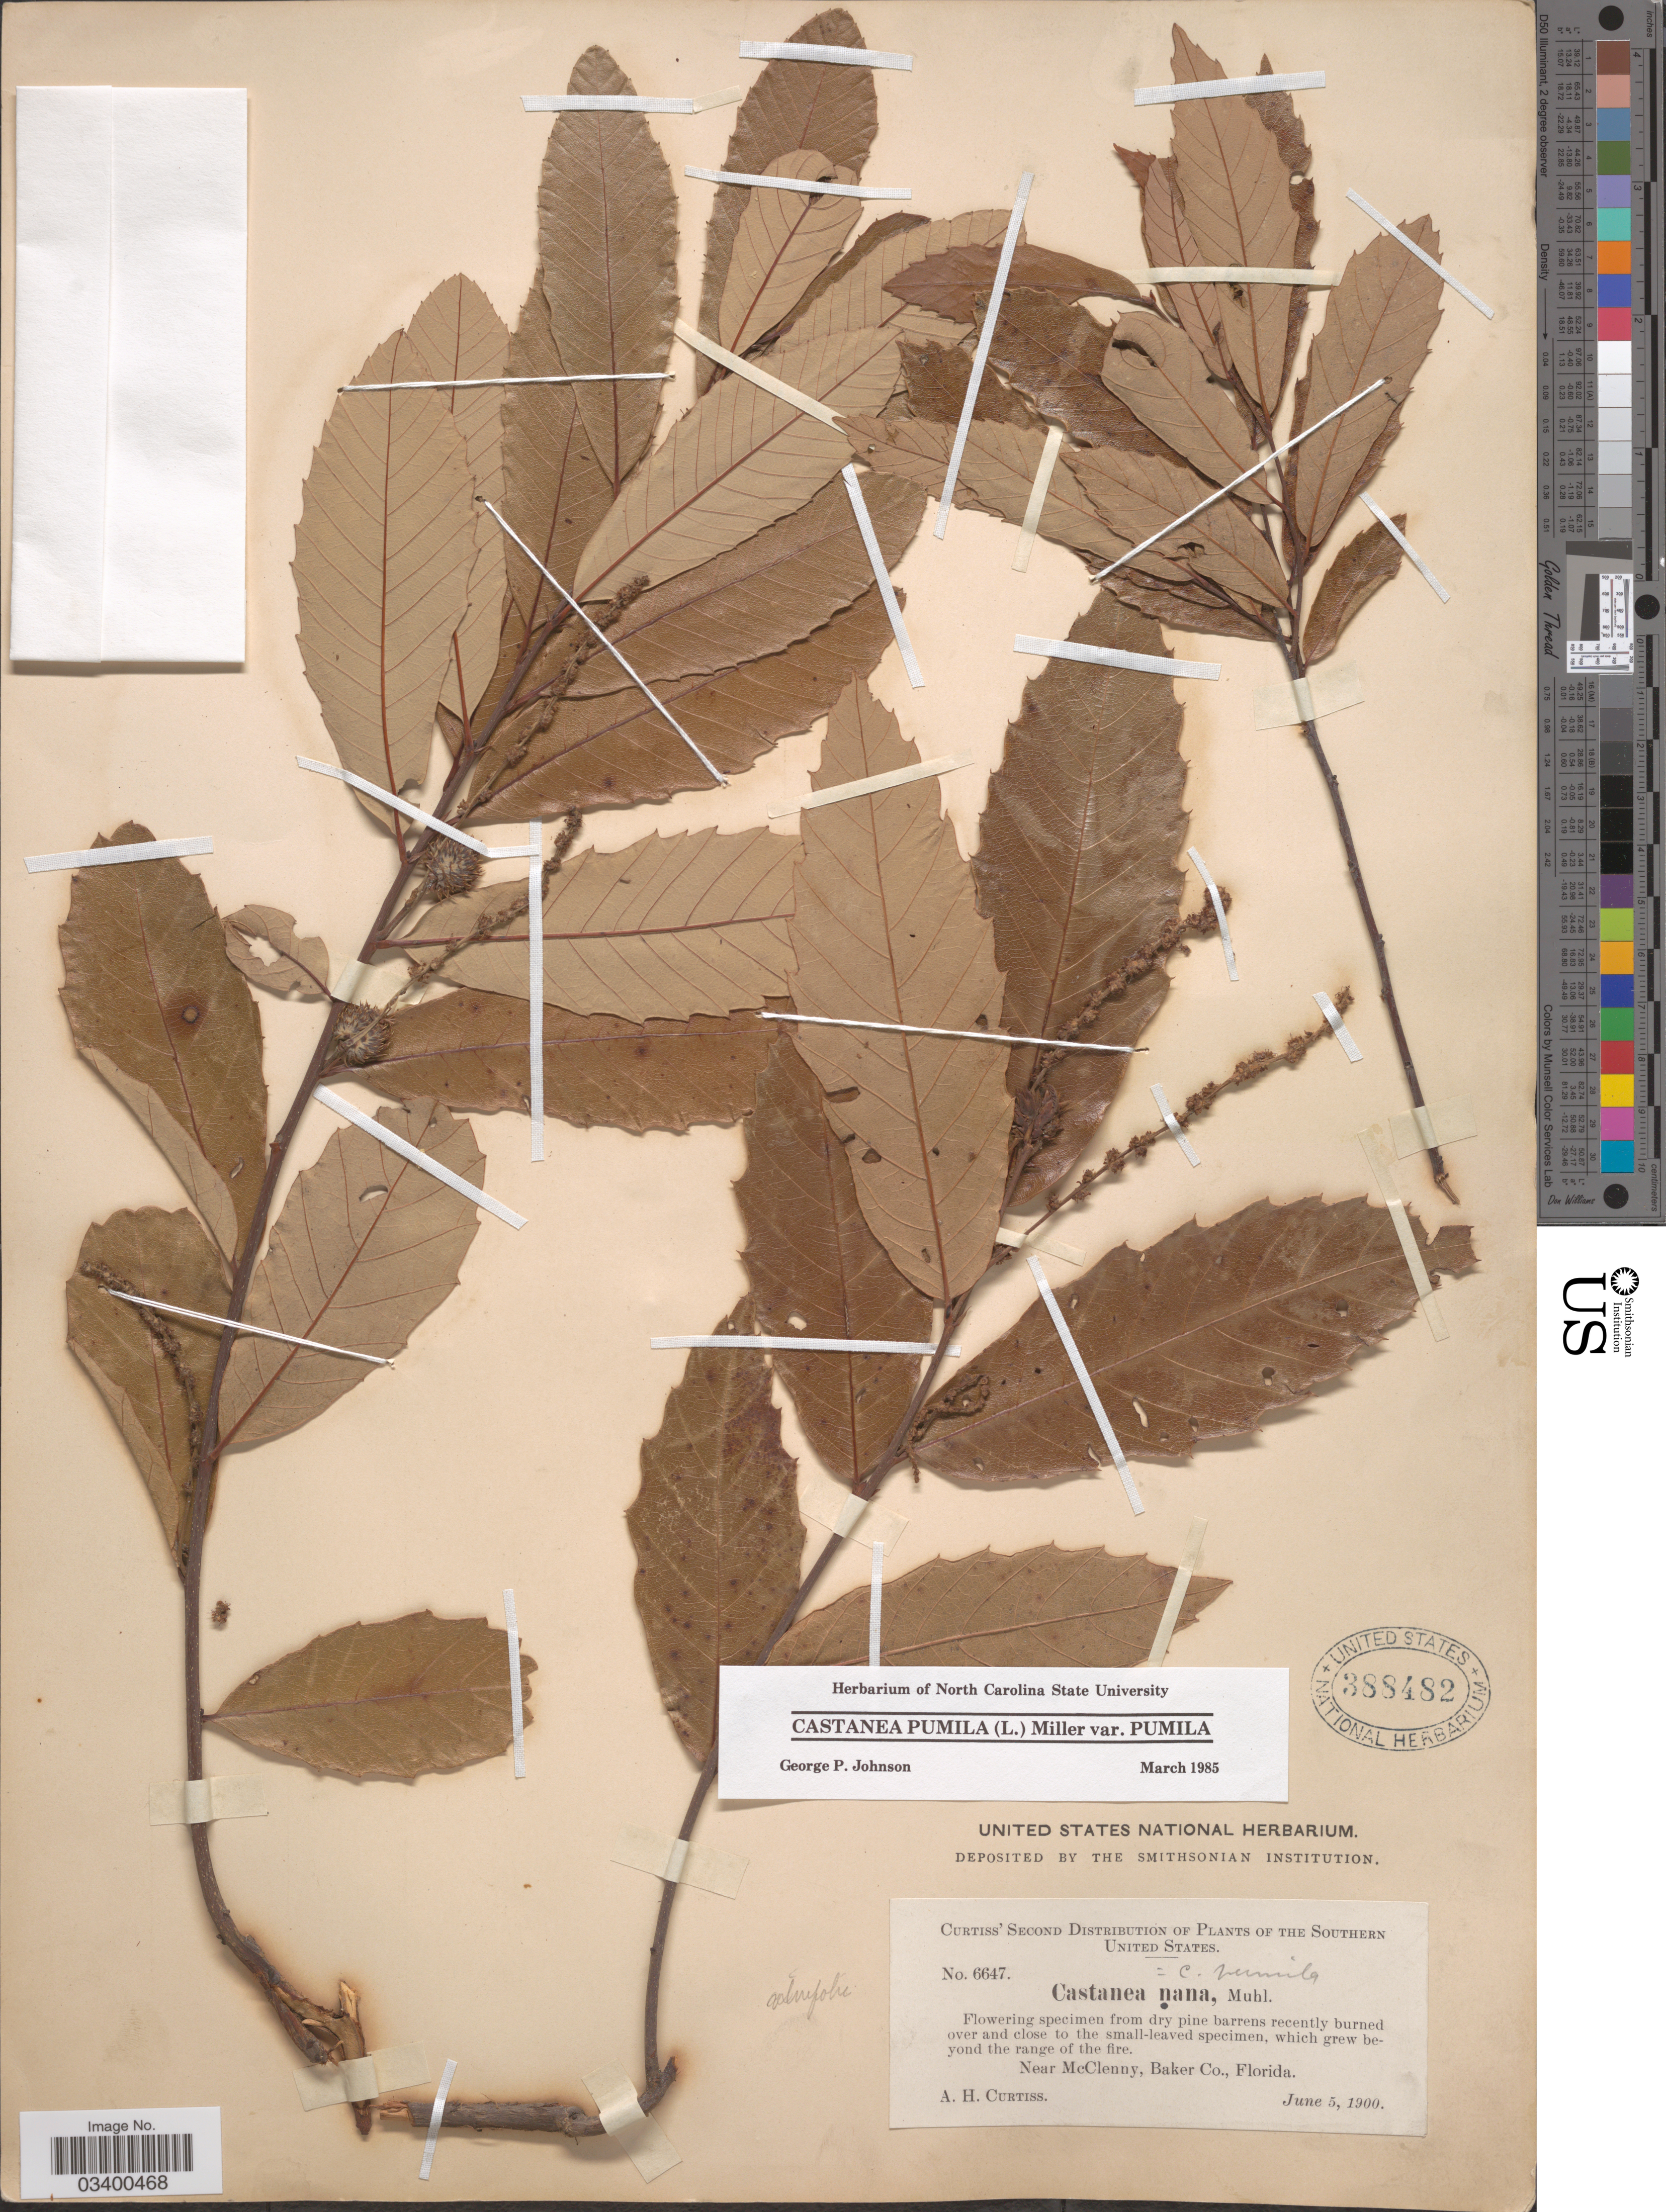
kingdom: Plantae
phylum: Tracheophyta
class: Magnoliopsida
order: Fagales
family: Fagaceae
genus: Castanea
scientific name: Castanea pumila var. pumila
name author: (L.) Mill.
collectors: A. H. Curtiss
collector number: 6647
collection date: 1900-06-05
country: United States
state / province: Florida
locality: Southern United States. Near McClenny, Baker Co.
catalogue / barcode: US 388482